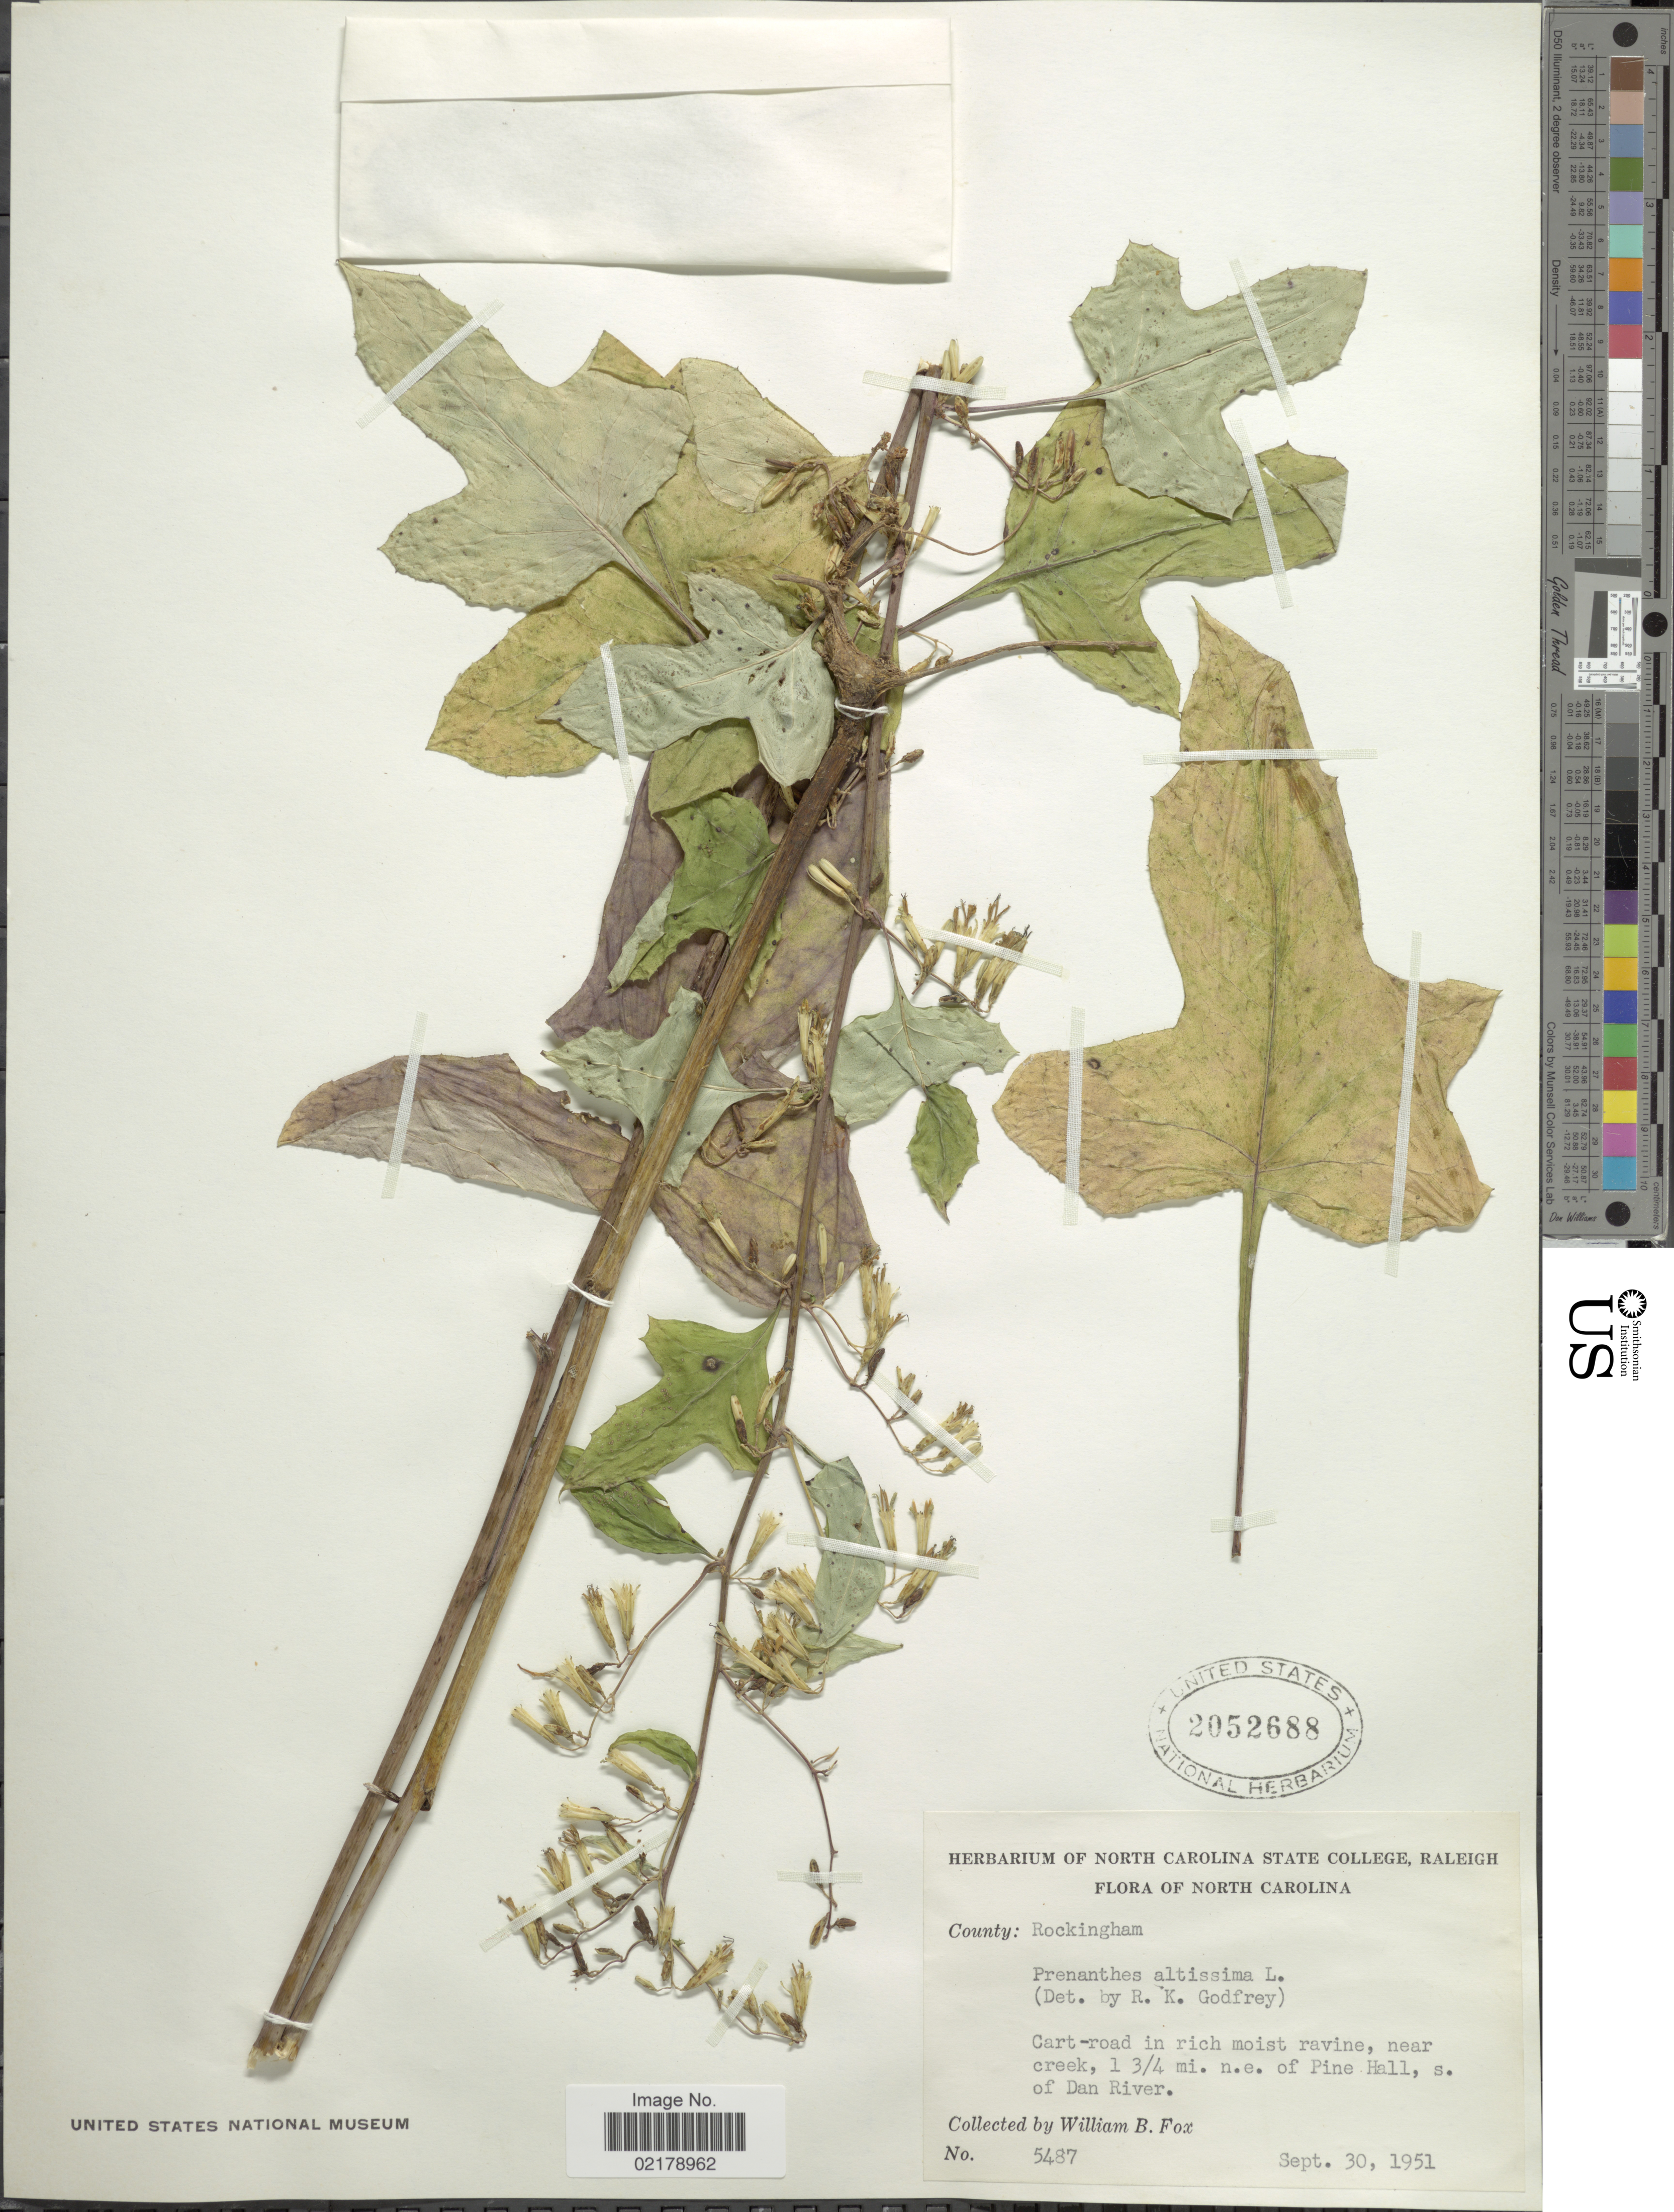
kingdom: Plantae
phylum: Tracheophyta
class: Magnoliopsida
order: Asterales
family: Asteraceae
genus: Nabalus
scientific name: Nabalus altissimus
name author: (L.) Hook.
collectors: W. B. Fox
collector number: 5487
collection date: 1951-09-30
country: United States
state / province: North Carolina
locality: County: Rockingham, Cart-road in rich moist ravine, near creek, 1 3/4 mi. n.e. of Pine Hall, s. of Dan River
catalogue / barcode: US 2052688